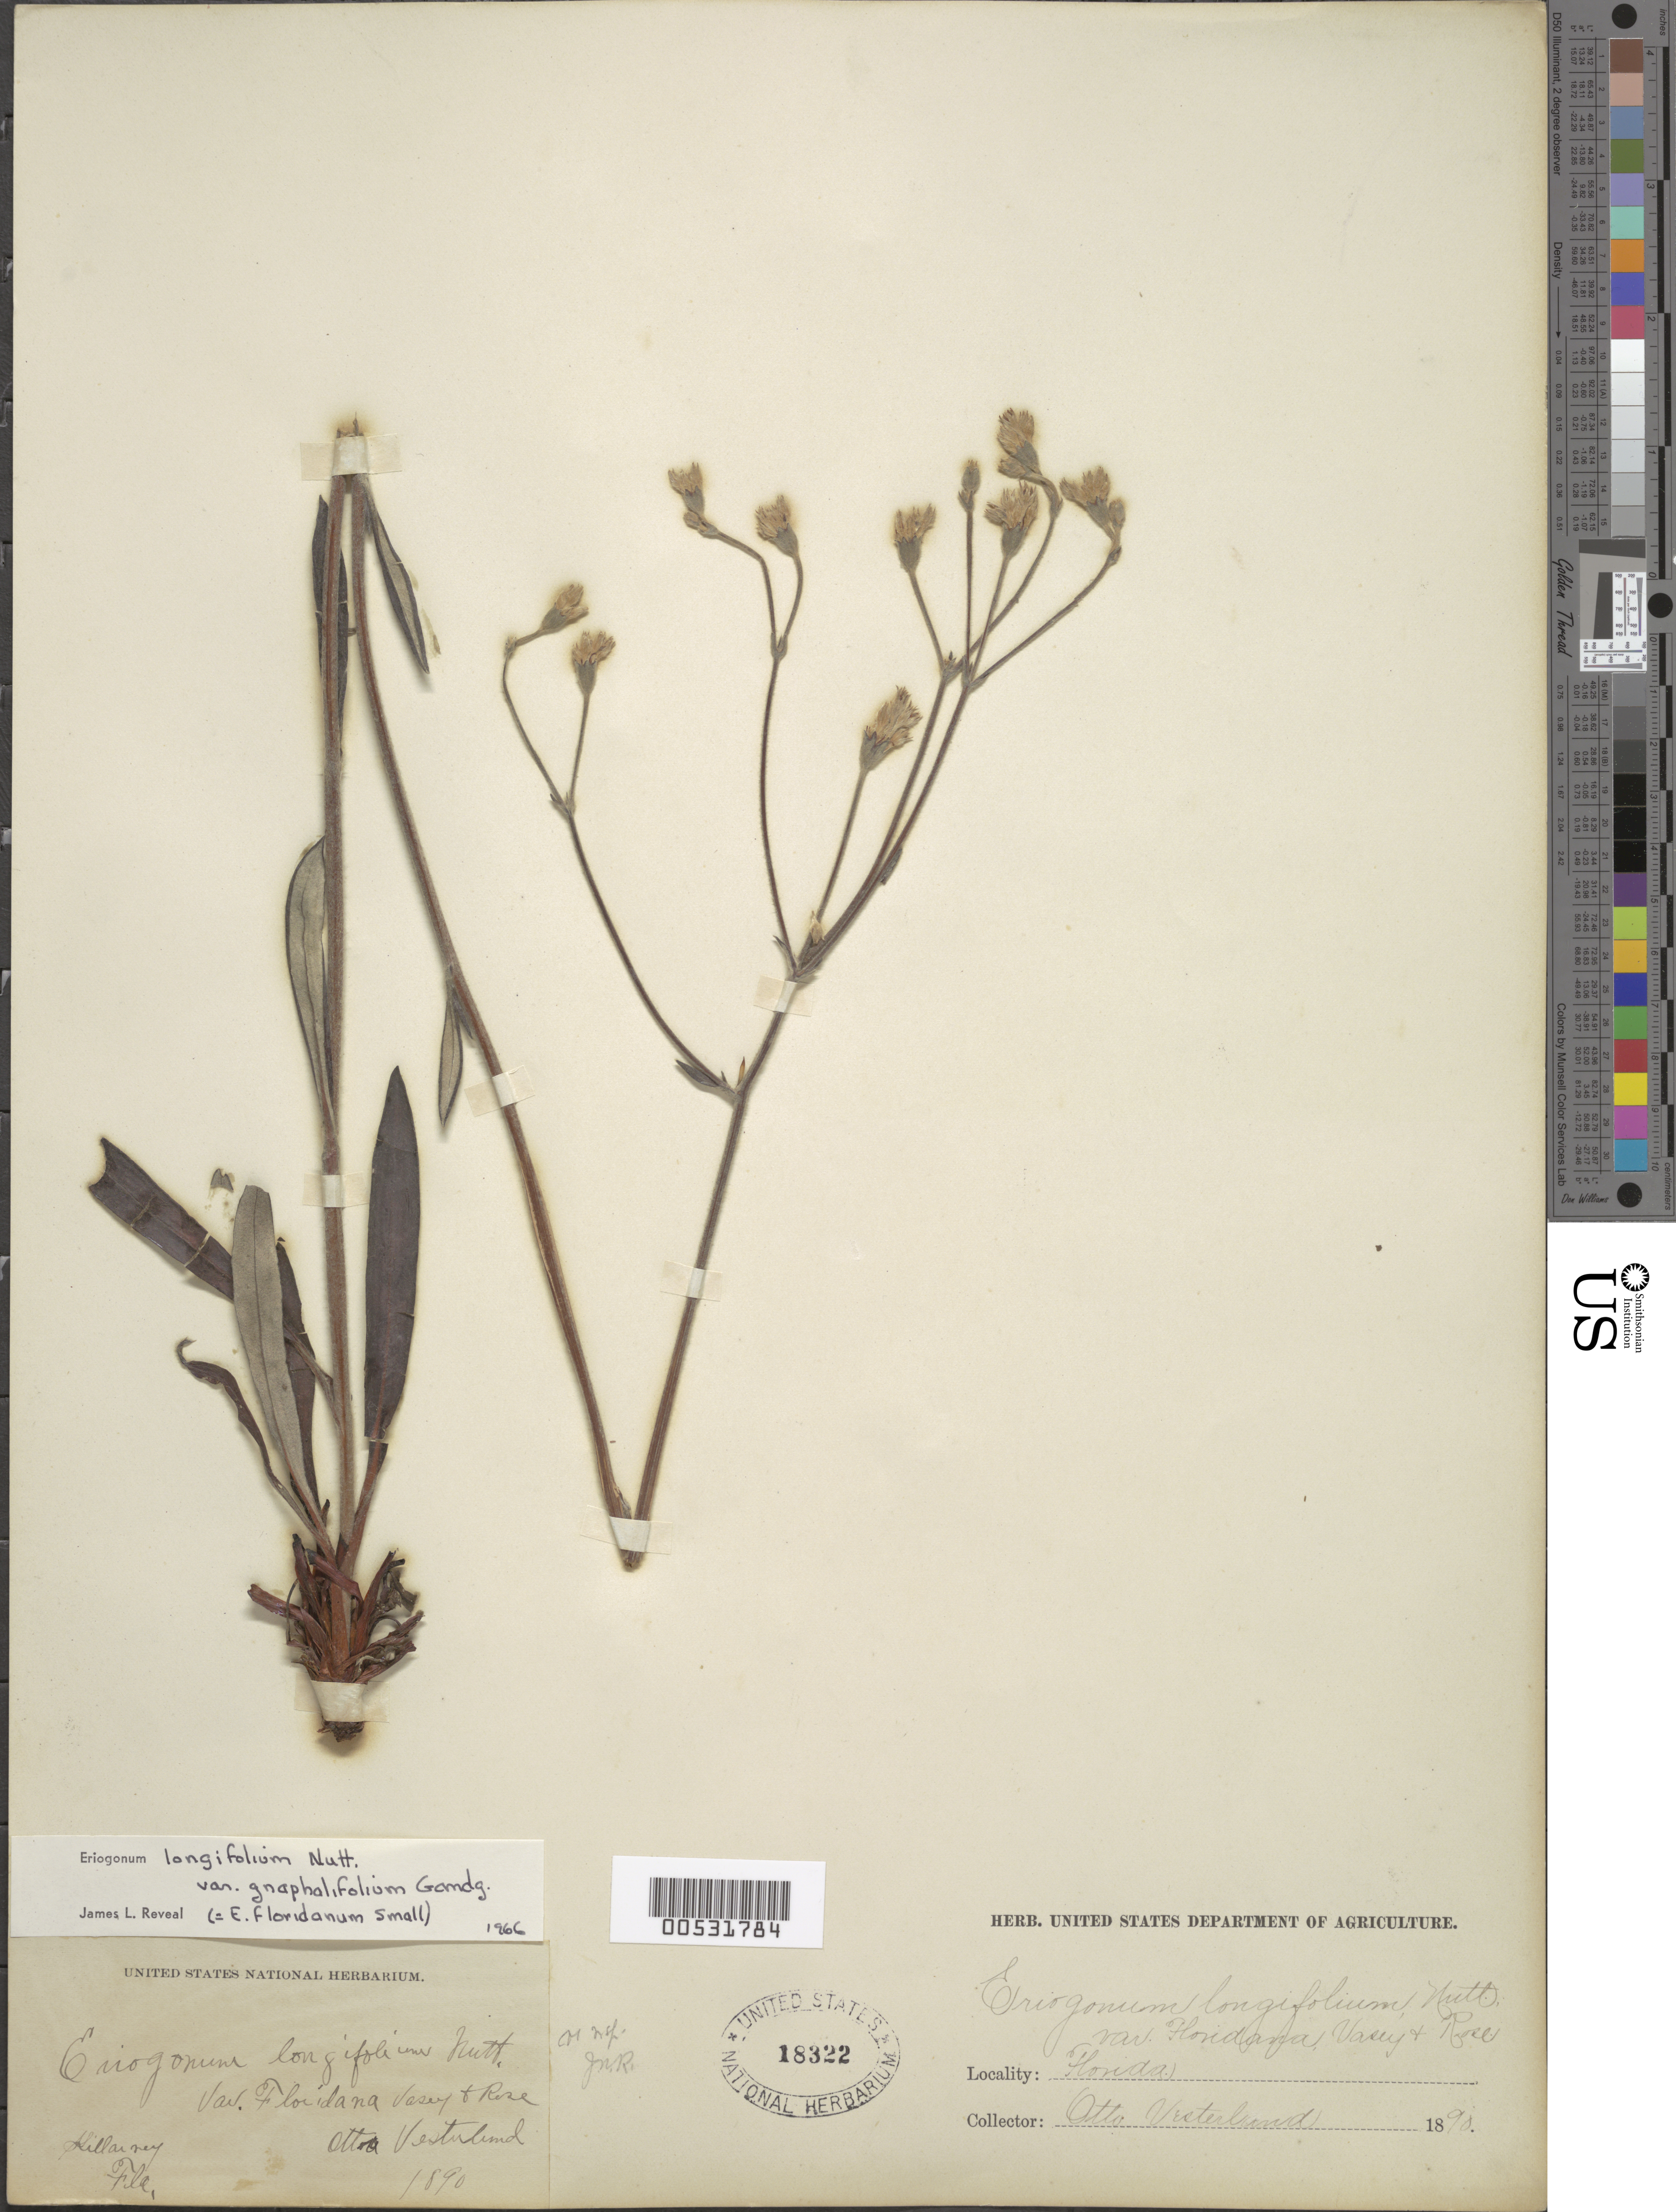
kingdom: Plantae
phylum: Tracheophyta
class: Magnoliopsida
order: Caryophyllales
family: Polygonaceae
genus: Eriogonum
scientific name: Eriogonum longifolium var. gnaphalifolium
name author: Gand.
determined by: Reveal, J. L.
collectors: O. Vesterland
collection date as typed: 1890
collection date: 1890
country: United States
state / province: Florida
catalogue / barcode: US 18322